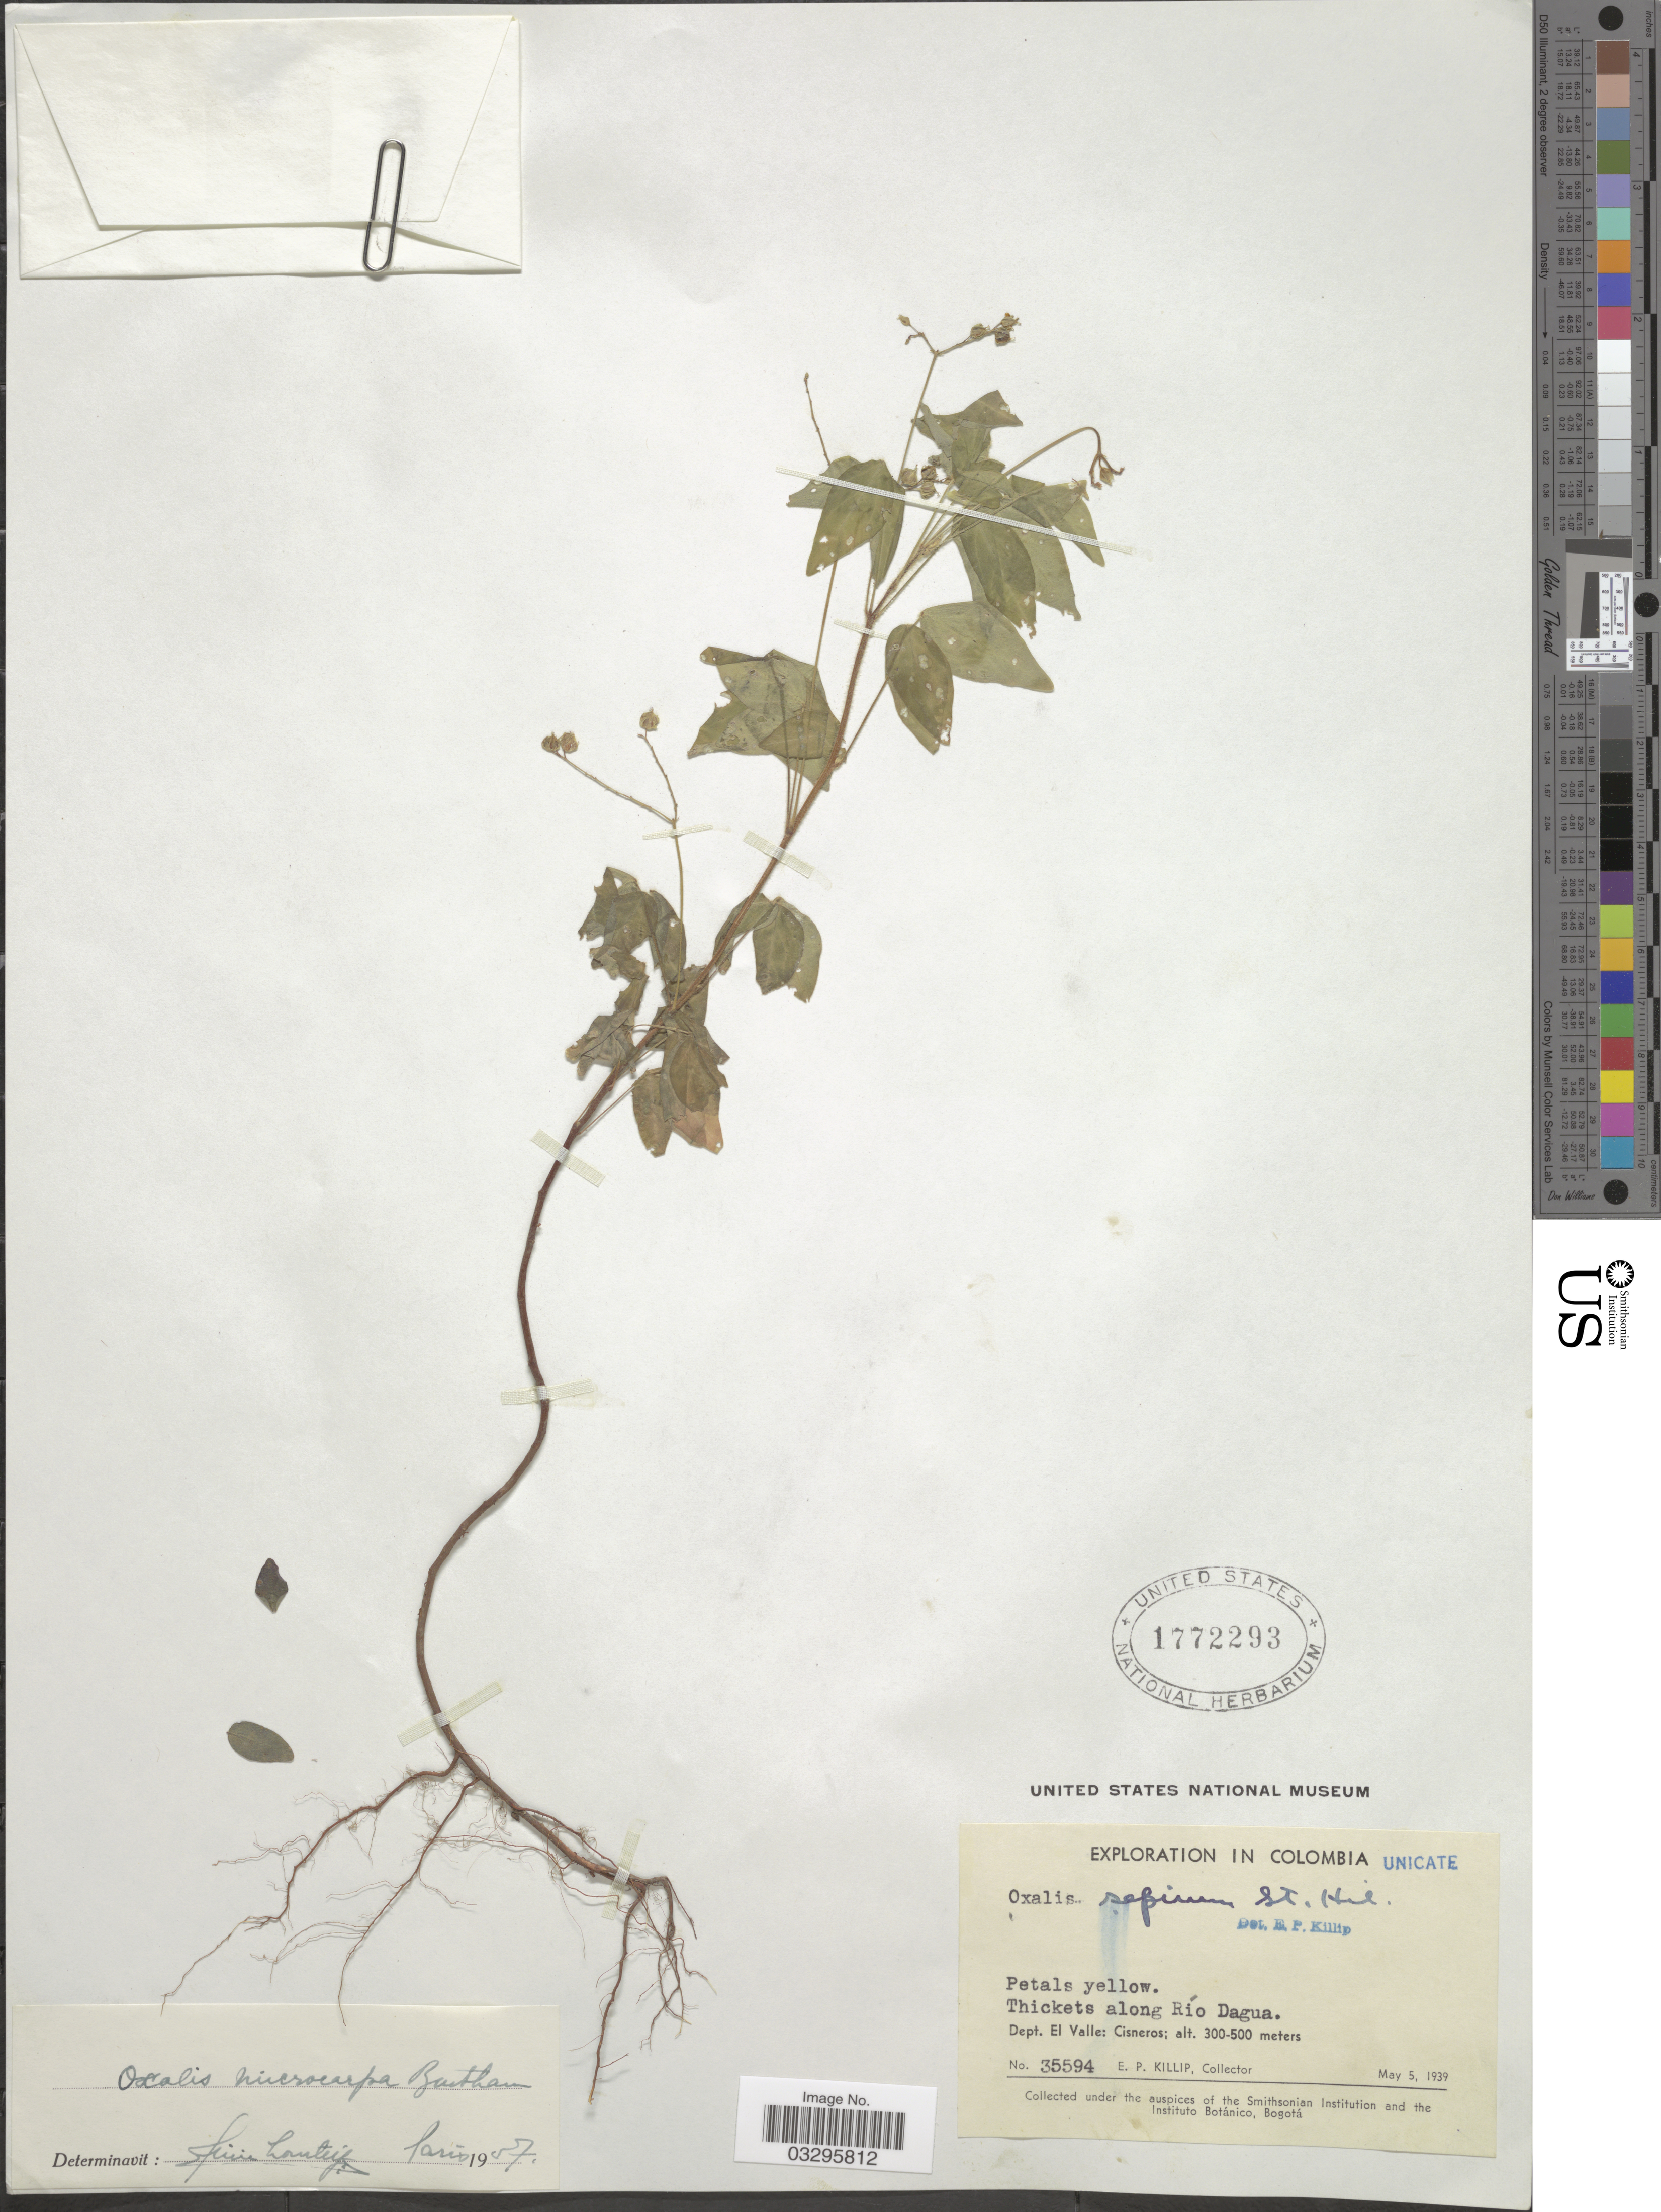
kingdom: Plantae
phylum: Tracheophyta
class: Magnoliopsida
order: Oxalidales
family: Oxalidaceae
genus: Oxalis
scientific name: Oxalis microcarpa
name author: Benth.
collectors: E. P. Killip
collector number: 35594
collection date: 1939-05-05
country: Colombia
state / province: Valle del Cauca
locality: Thickets along Río Dagua. Dept. El Valle: Cisneros.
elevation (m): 300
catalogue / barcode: US 1772293